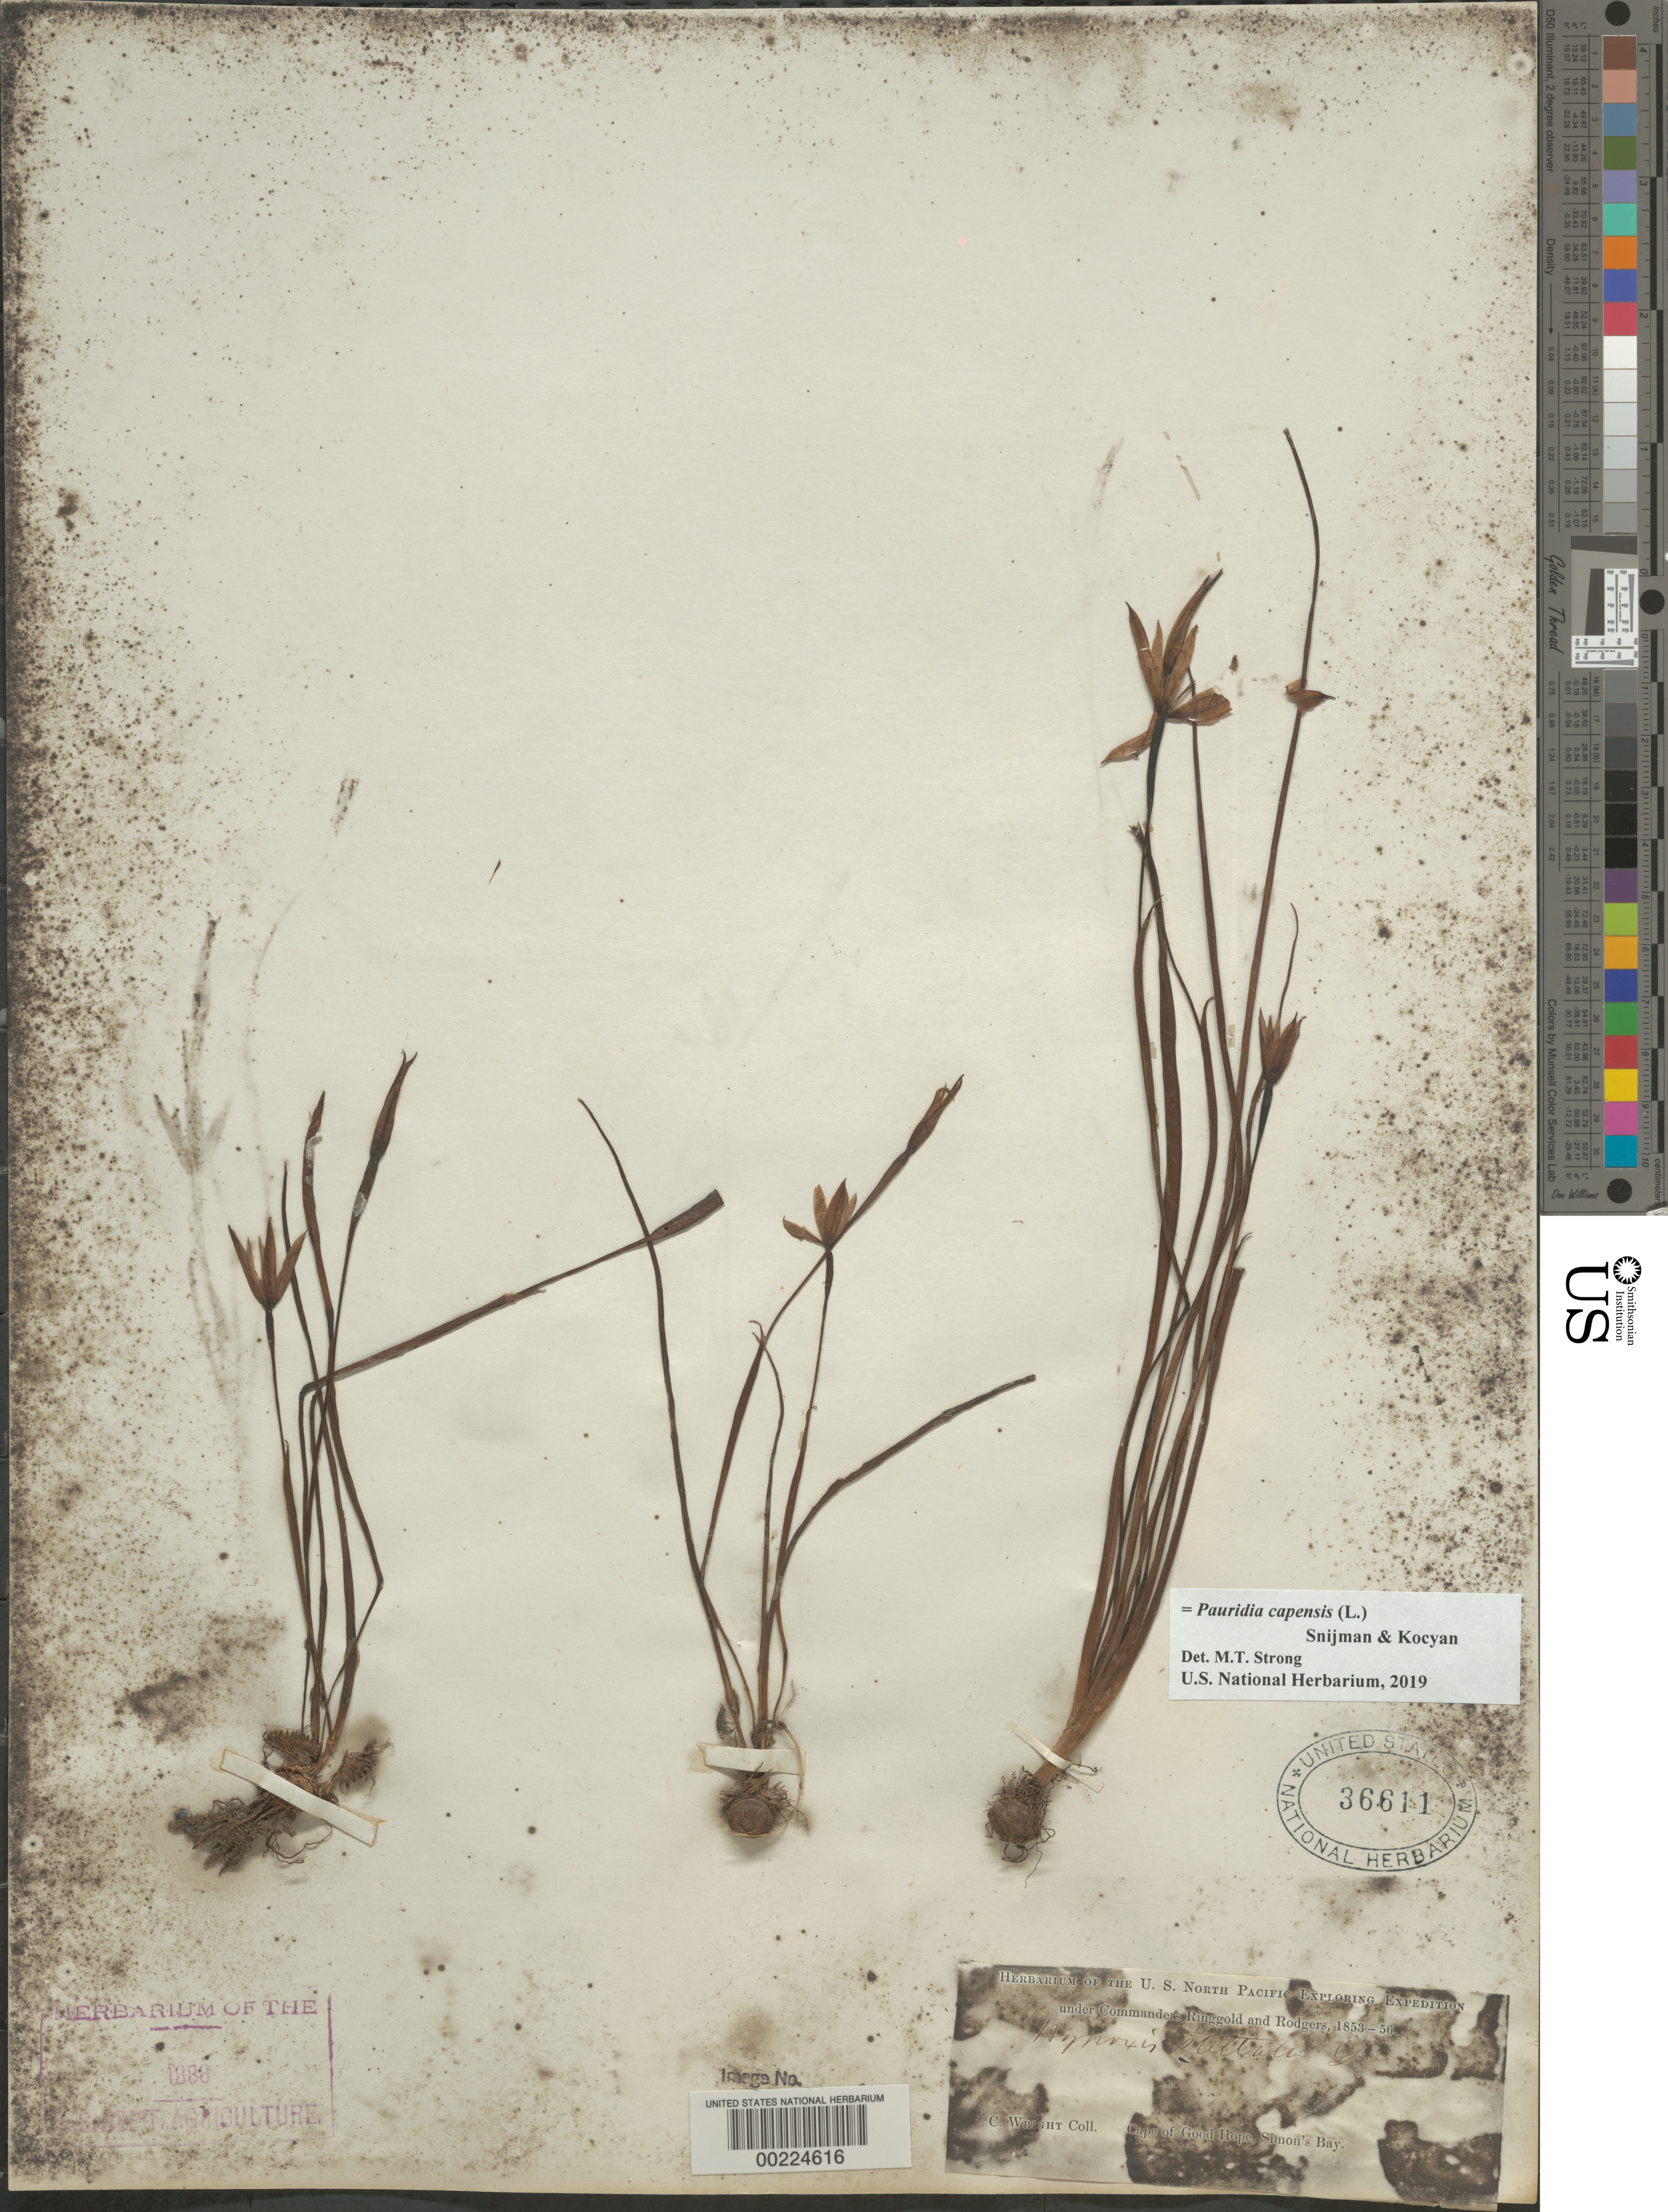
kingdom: Plantae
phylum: Tracheophyta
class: Liliopsida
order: Asparagales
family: Hypoxidaceae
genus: Pauridia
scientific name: Pauridia capensis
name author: (L.) Snijman & Kocyan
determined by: Strong, Mark T., (BOT), Smithsonian Institution - National Museum of Natural History (UNITED STATES)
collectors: C. Wright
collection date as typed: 1853 to -- -- 1856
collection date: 1853/1856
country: South Africa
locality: Cape of good hope, simon's bay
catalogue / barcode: US 36611